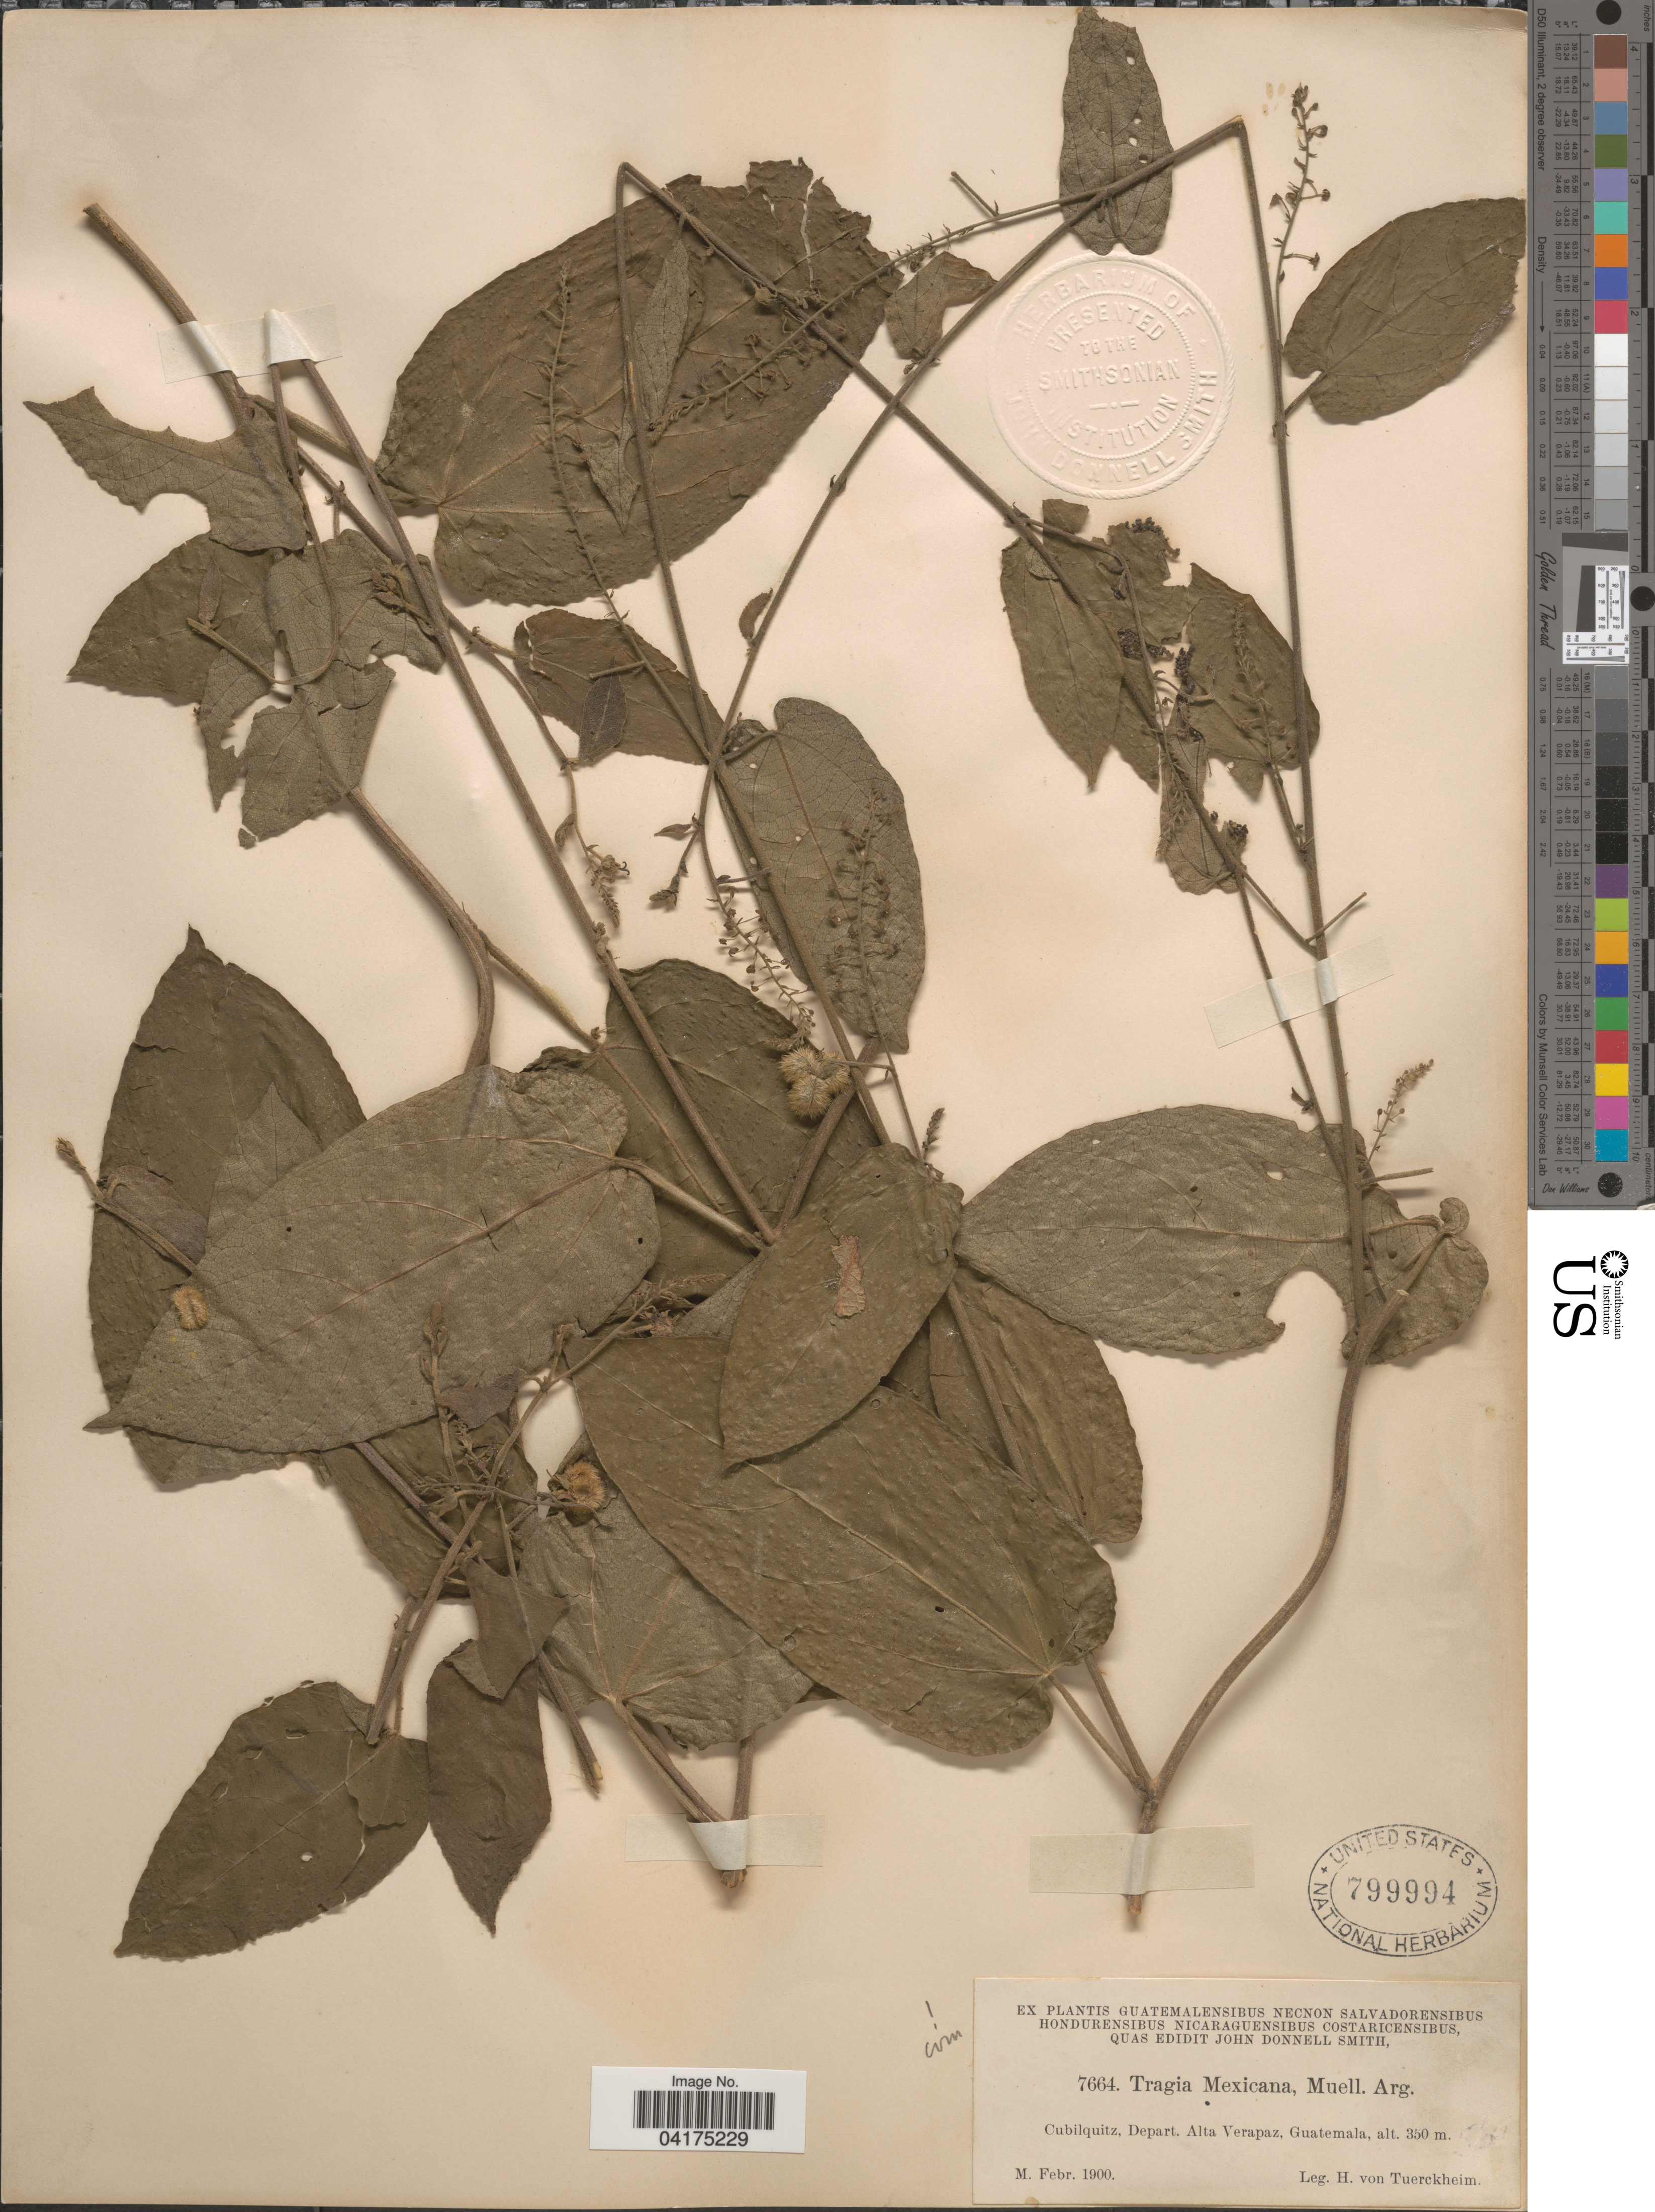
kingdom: Plantae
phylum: Tracheophyta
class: Magnoliopsida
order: Malpighiales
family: Euphorbiaceae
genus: Tragia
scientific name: Tragia mexicana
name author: Müll. Arg.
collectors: H. von Türckheim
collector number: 7664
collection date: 1900-02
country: Guatemala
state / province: Alta Verapaz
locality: Cubilquitz, Depart. Alta Verapaz.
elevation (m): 350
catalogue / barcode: US 799994